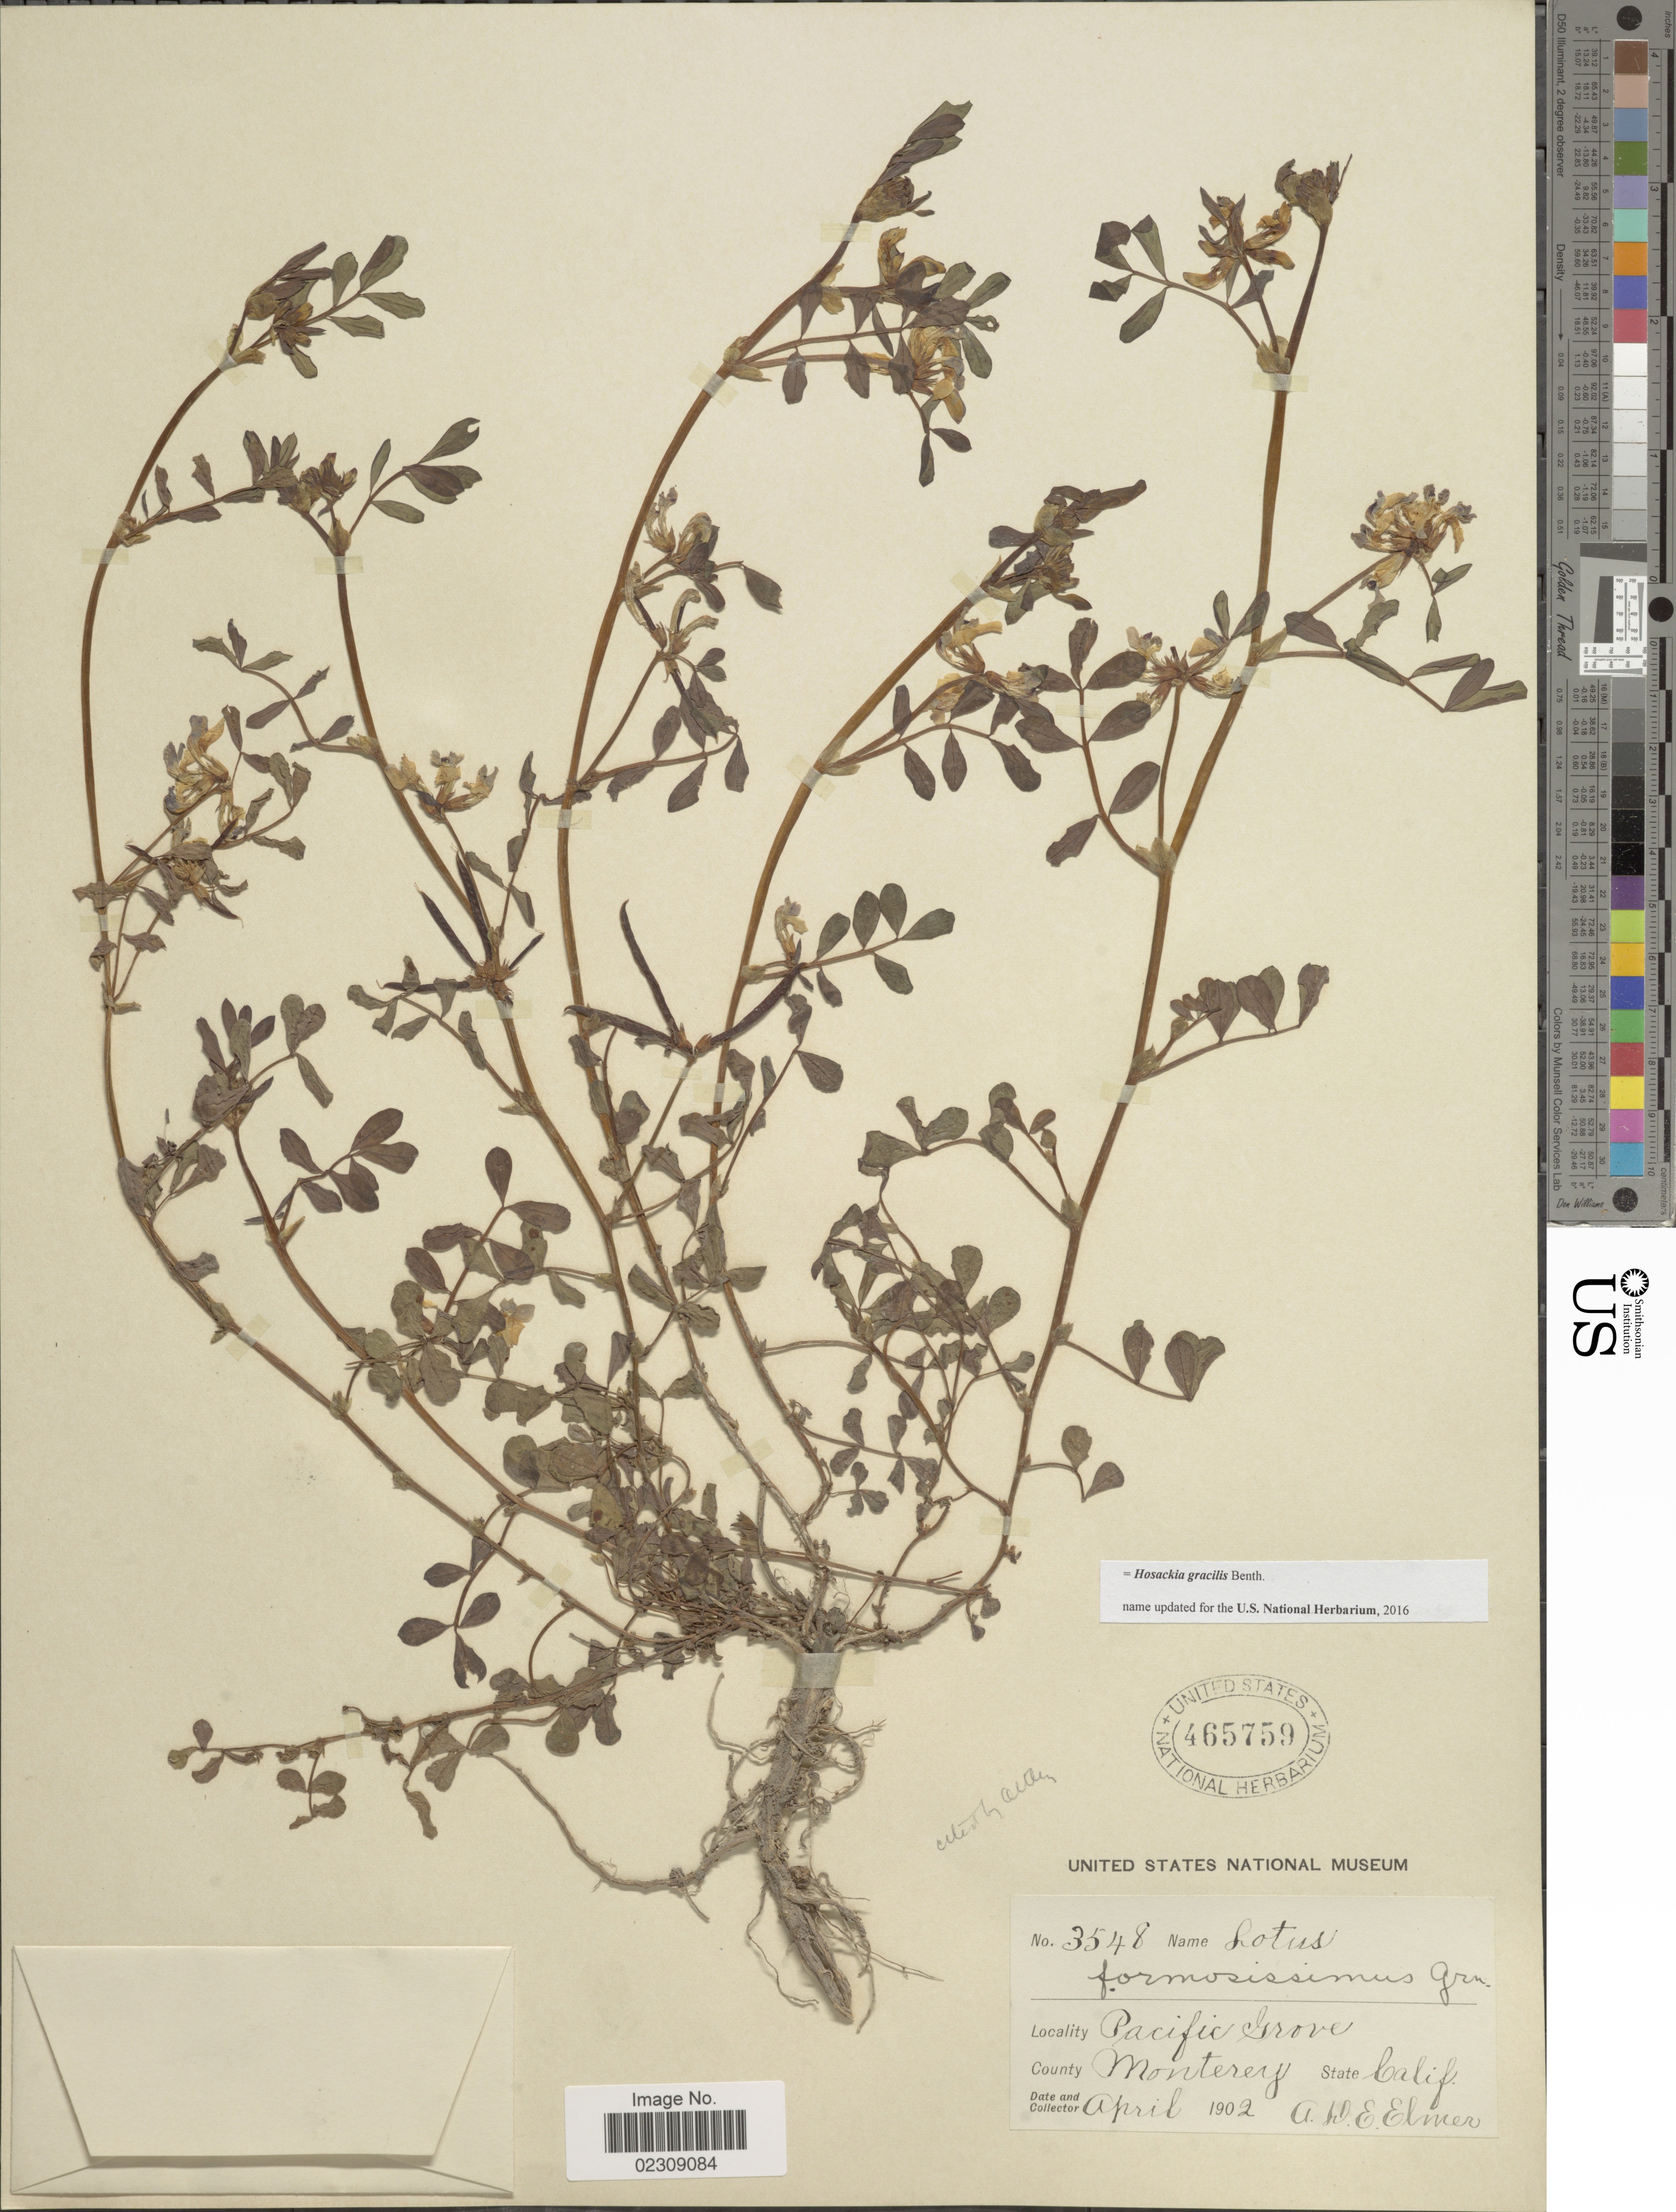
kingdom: Plantae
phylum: Tracheophyta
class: Magnoliopsida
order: Fabales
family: Fabaceae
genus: Hosackia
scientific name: Hosackia gracilis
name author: Benth.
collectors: A. D. E. Elmer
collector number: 3548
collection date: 1902-04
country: United States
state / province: California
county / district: Monterey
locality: Pacific Grove. County Monterey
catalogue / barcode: US 465759